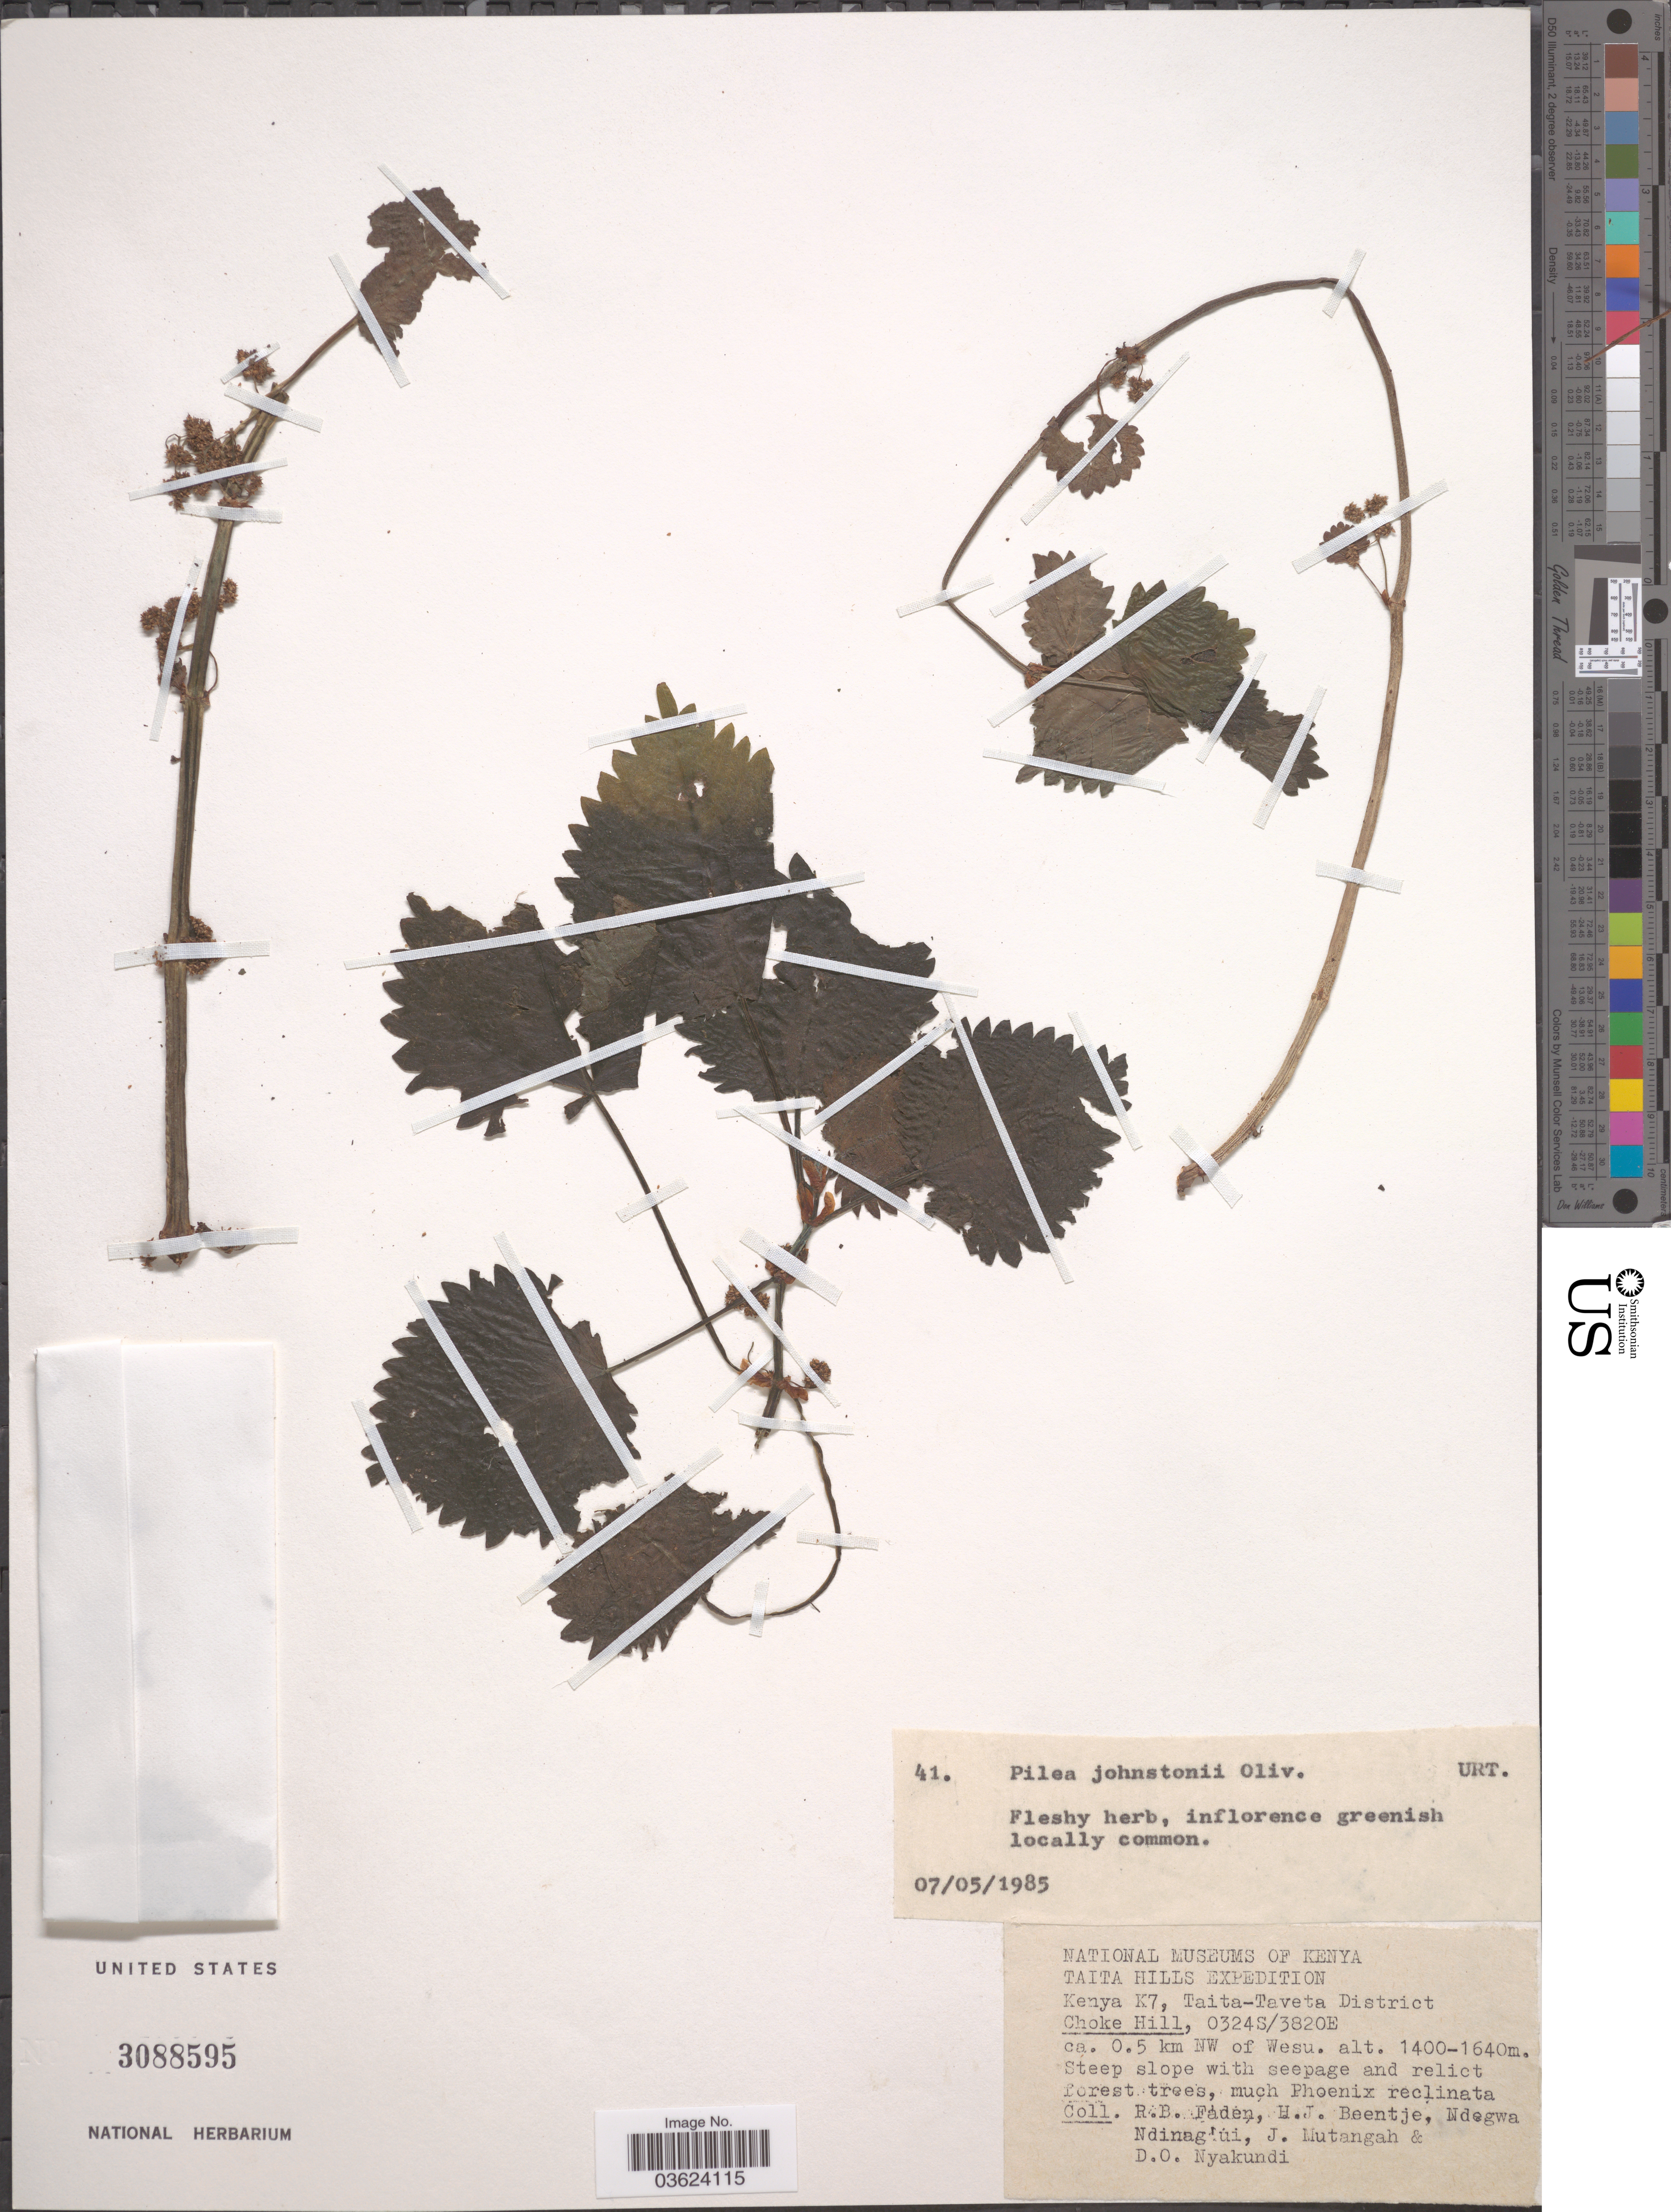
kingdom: Plantae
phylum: Tracheophyta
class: Magnoliopsida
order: Rosales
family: Urticaceae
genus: Pilea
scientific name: Pilea johnstonii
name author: Oliv.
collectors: R. B. Faden, H. J. Beentje, N. Ndinag'ui, J. Mutangah & D. Nyakundi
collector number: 41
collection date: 1985-05-07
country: Kenya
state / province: Taita Taveta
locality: K7, Taita-Taveta District Choke Hill. 0.5 km NW of Wesu.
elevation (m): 1400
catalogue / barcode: US 3088595